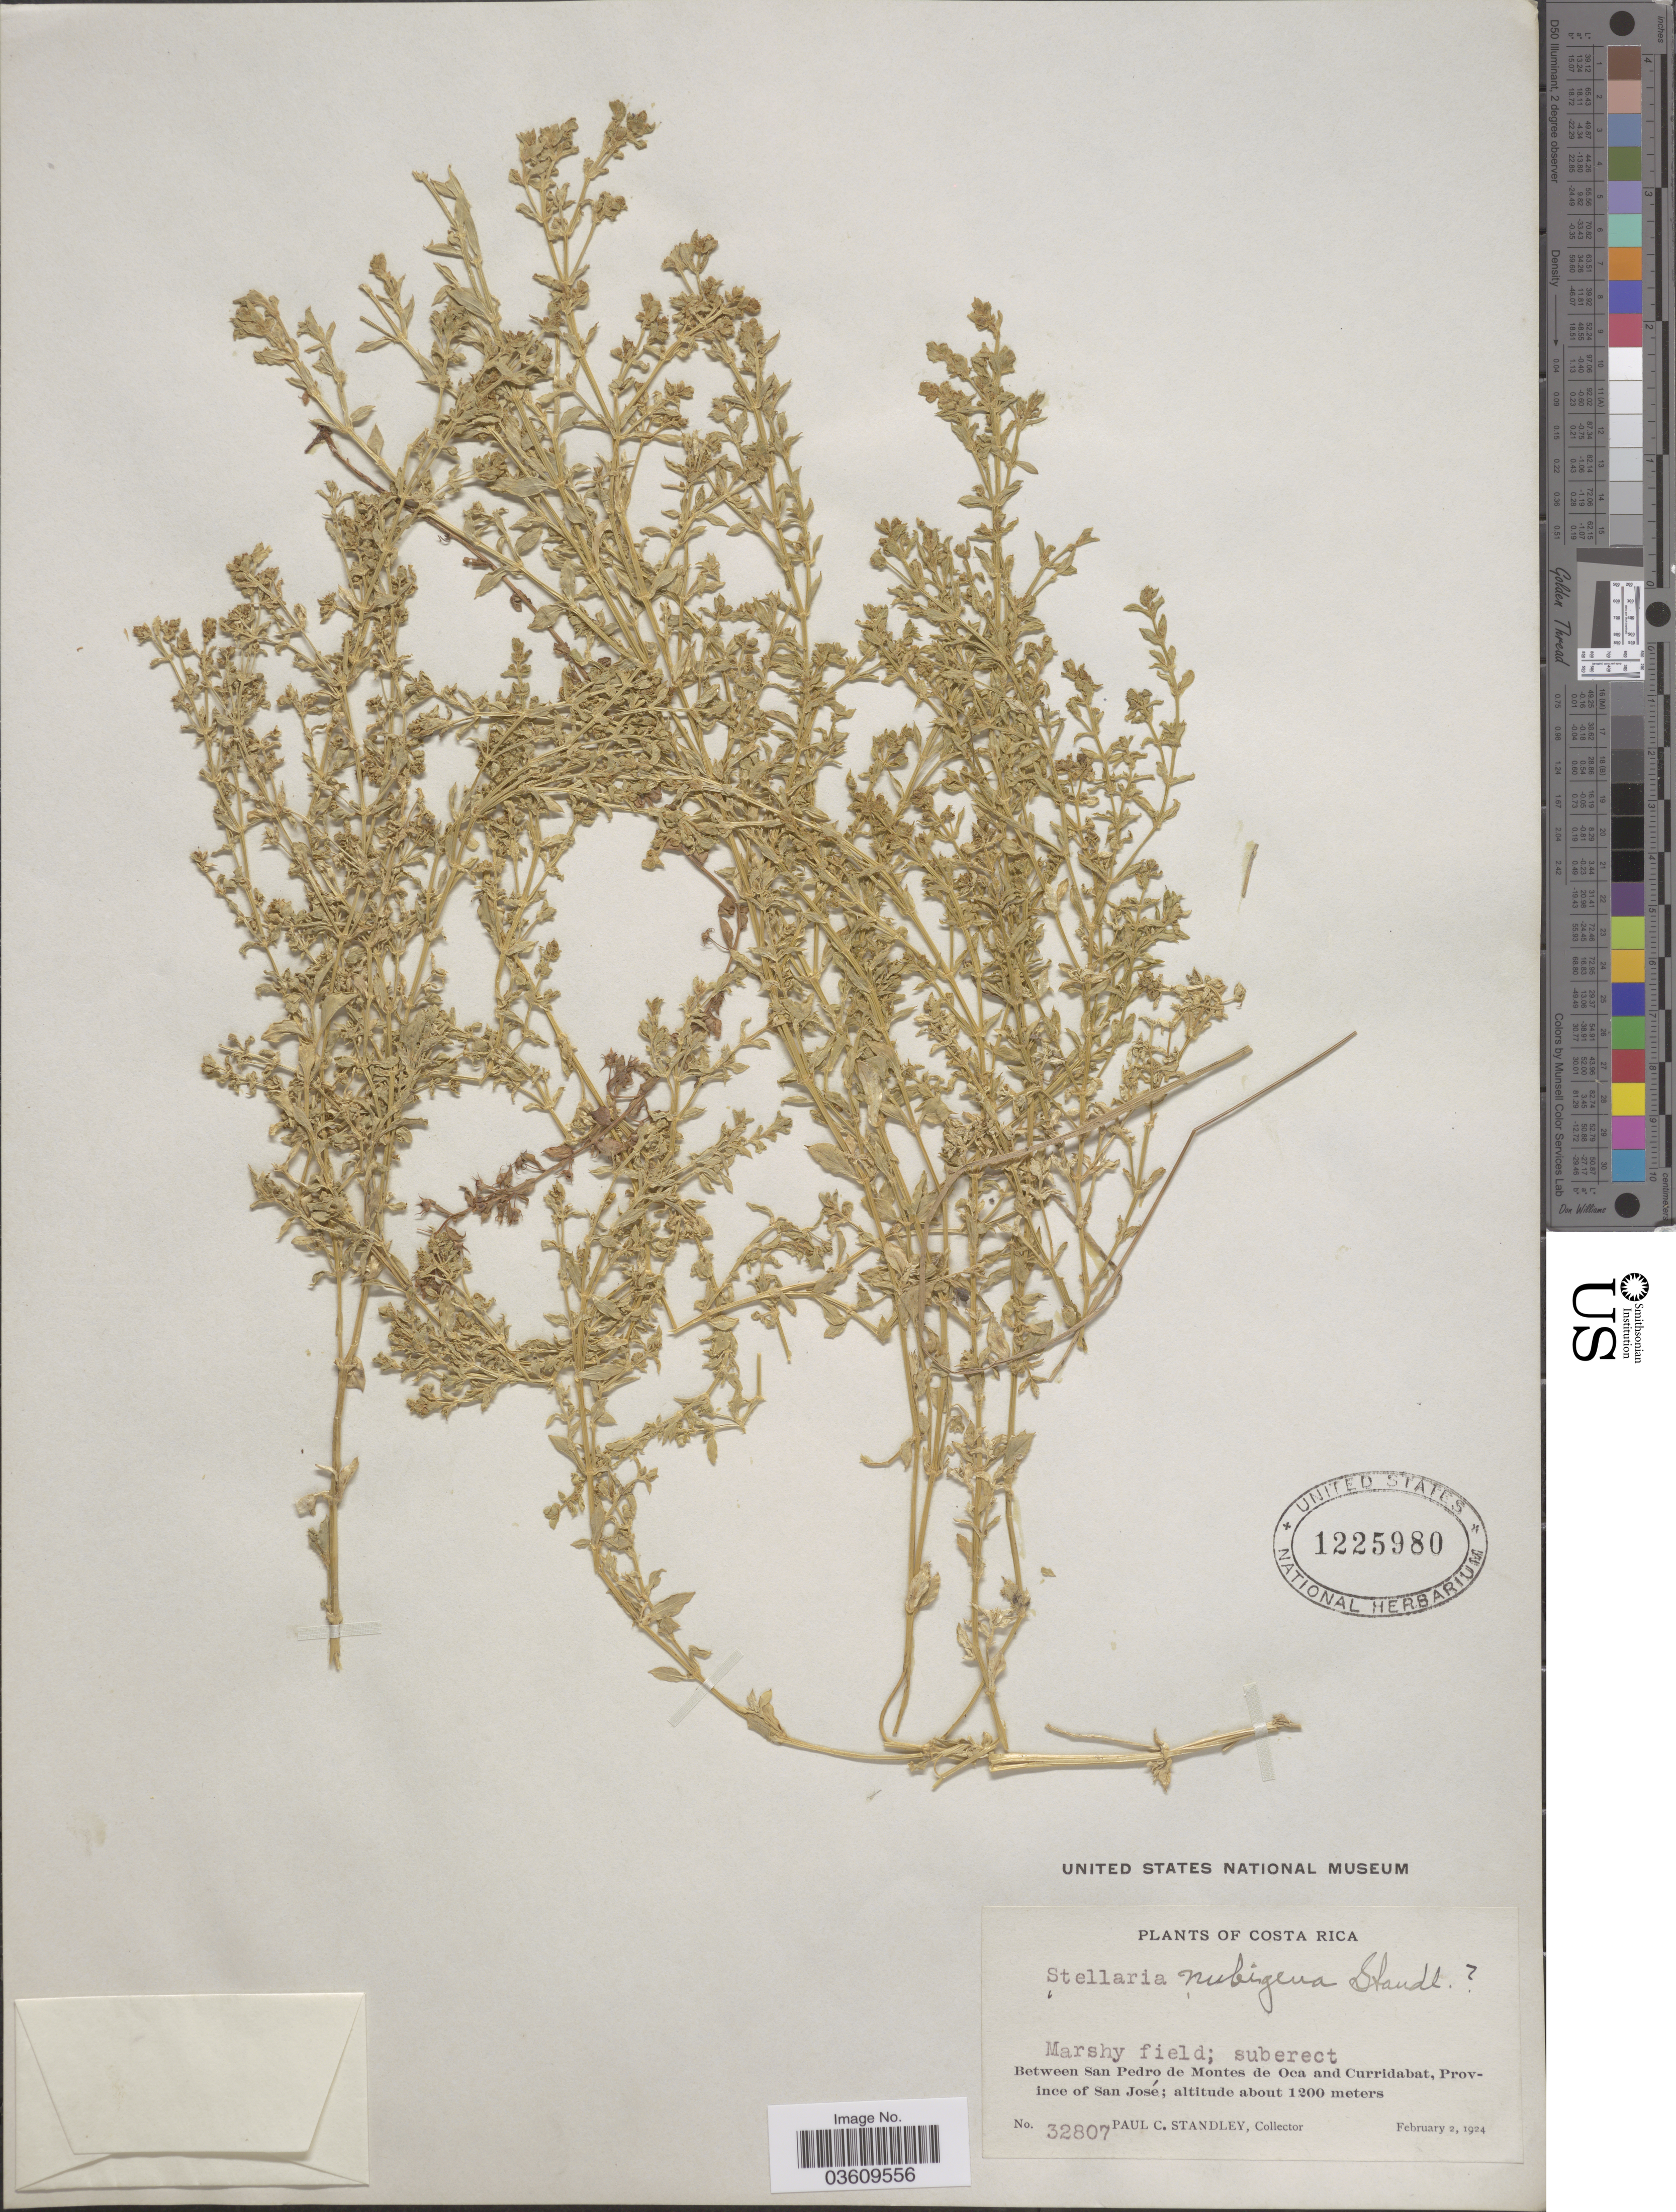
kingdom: Plantae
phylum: Tracheophyta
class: Magnoliopsida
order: Caryophyllales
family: Caryophyllaceae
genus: Stellaria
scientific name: Stellaria nubigena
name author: Standl.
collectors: P. C. Standley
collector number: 32807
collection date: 1924-02-02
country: Costa Rica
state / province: San José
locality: Between San Pedro de Montes de Oca and Curridabat.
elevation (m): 1200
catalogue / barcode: US 1225980